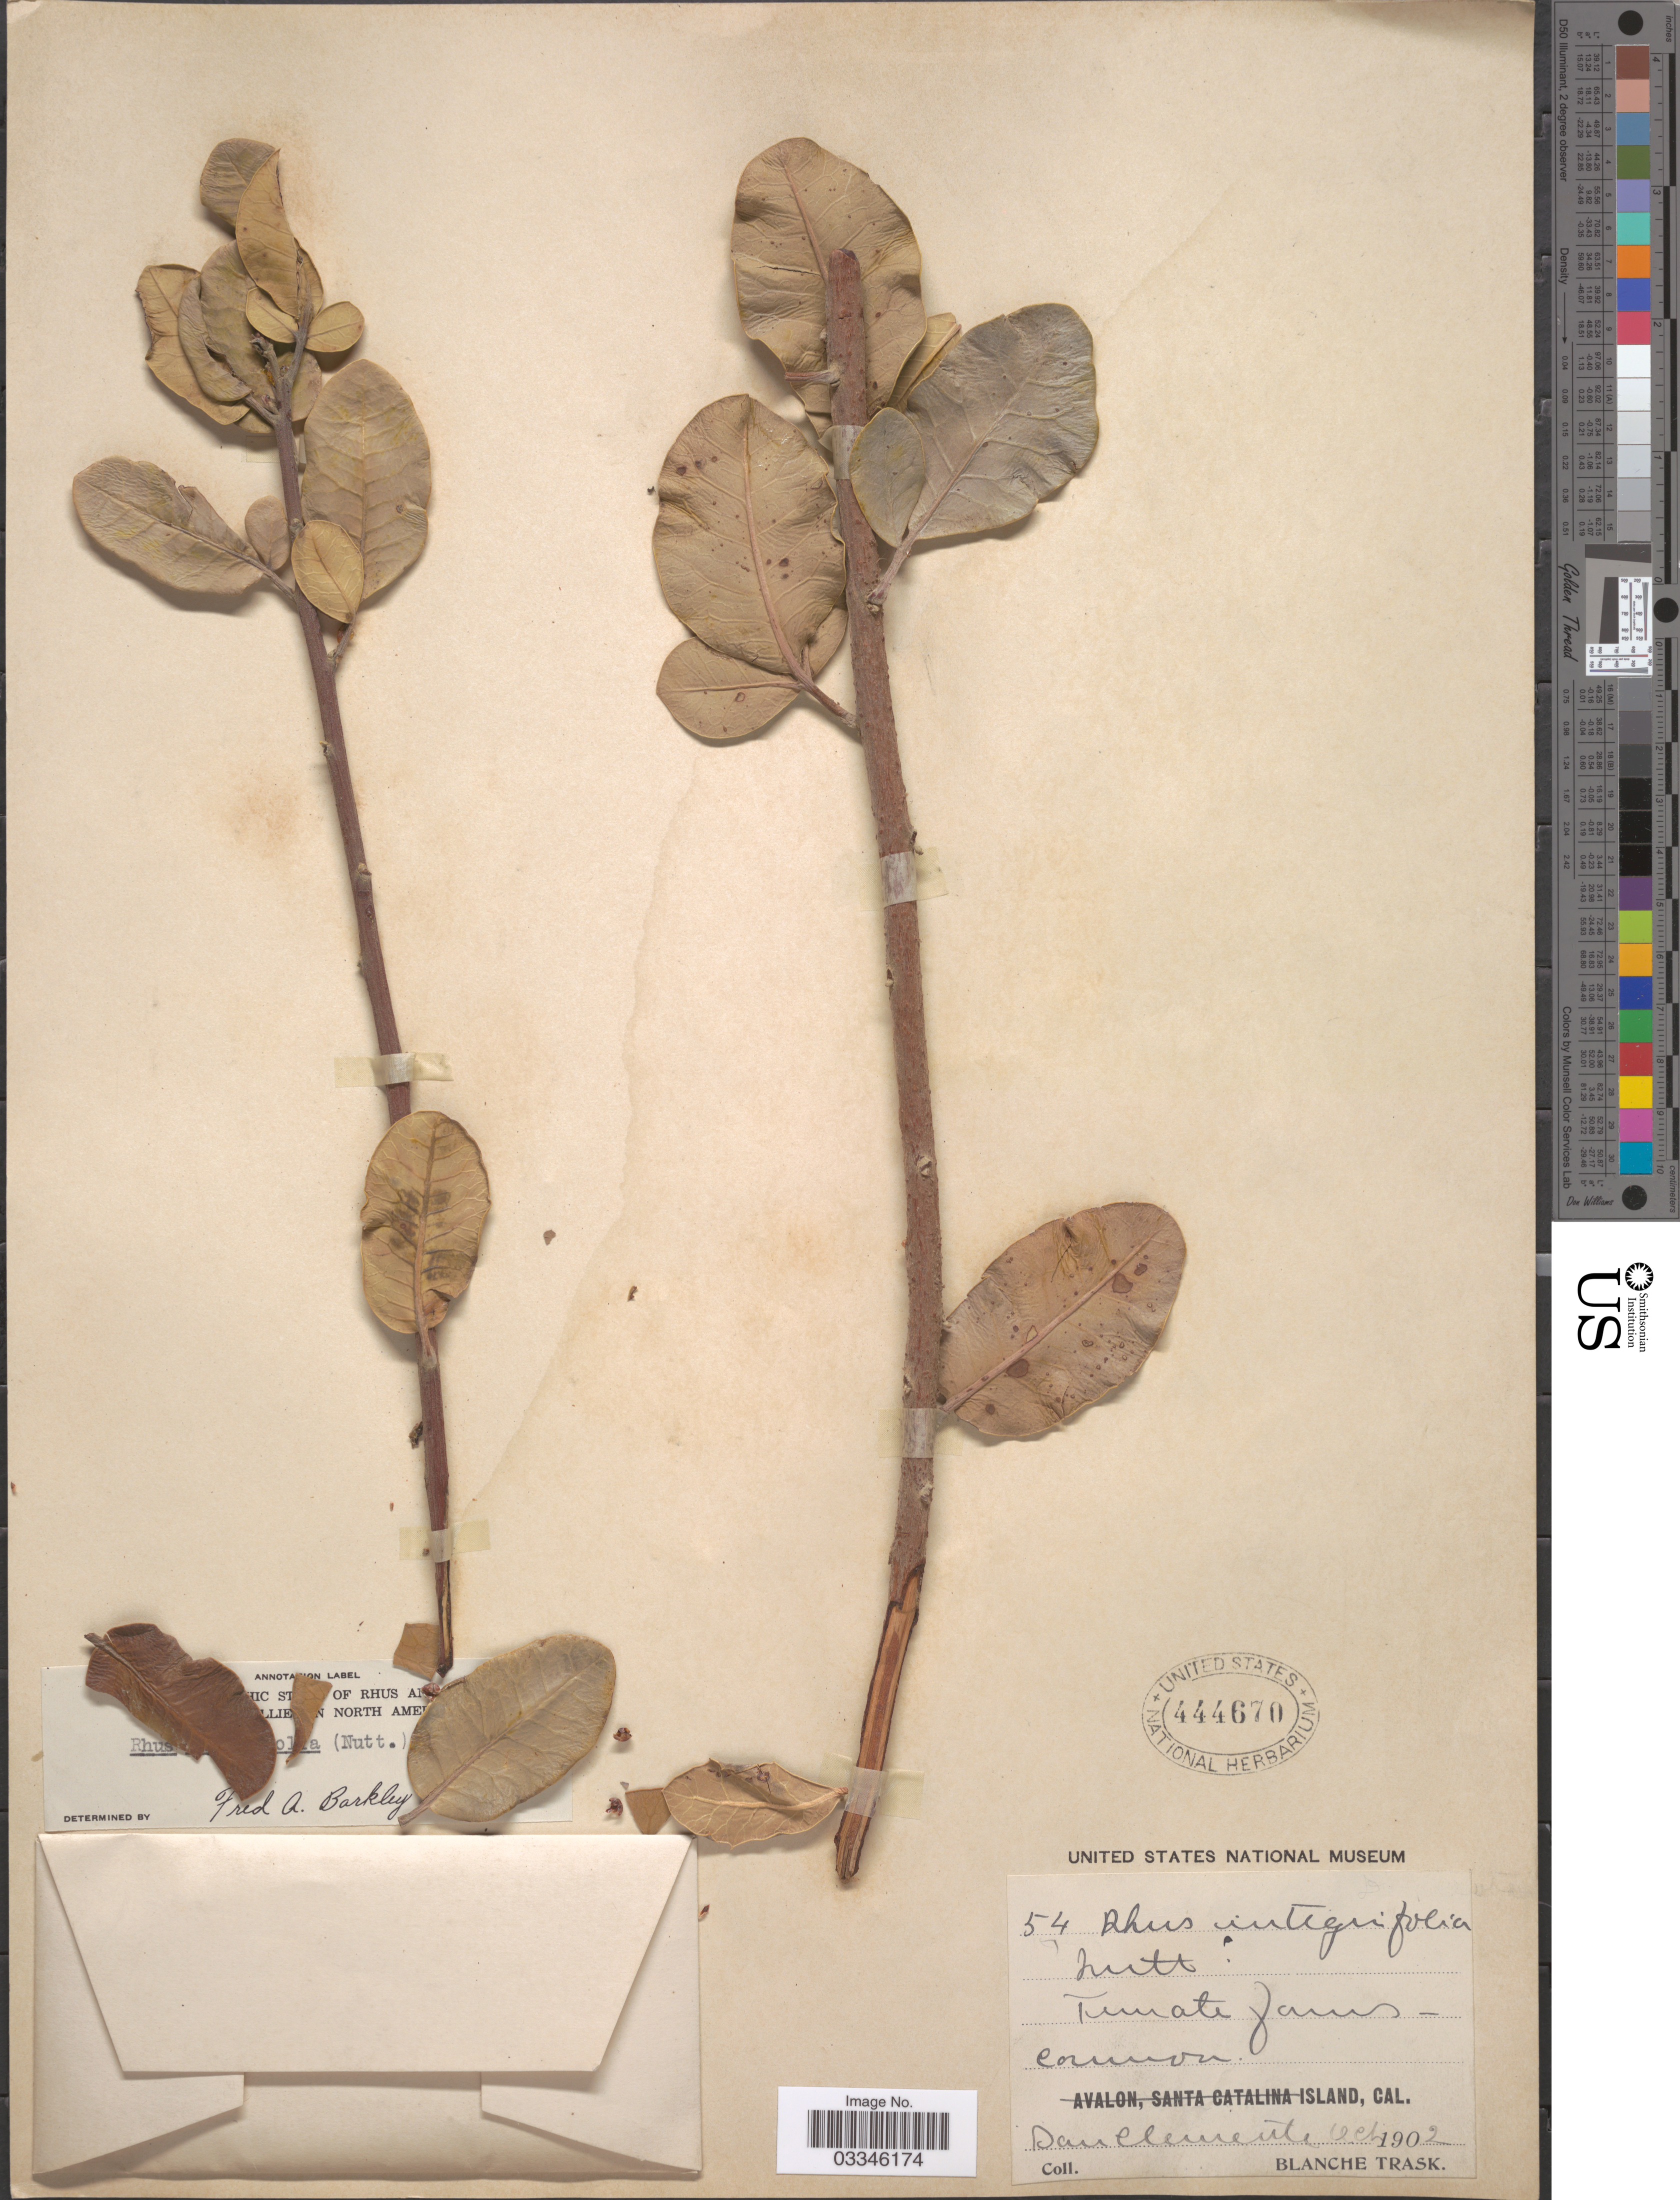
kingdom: Plantae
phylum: Tracheophyta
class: Magnoliopsida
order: Sapindales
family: Anacardiaceae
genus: Rhus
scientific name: Rhus integrifolia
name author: (Nutt.) Benth. & Hook. f. ex W.H. Brewer & S. Watson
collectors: B. Trask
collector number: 54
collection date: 1902-10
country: United States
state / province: California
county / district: Los Angeles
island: San Clemente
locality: San Clemente Island.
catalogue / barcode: US 444670